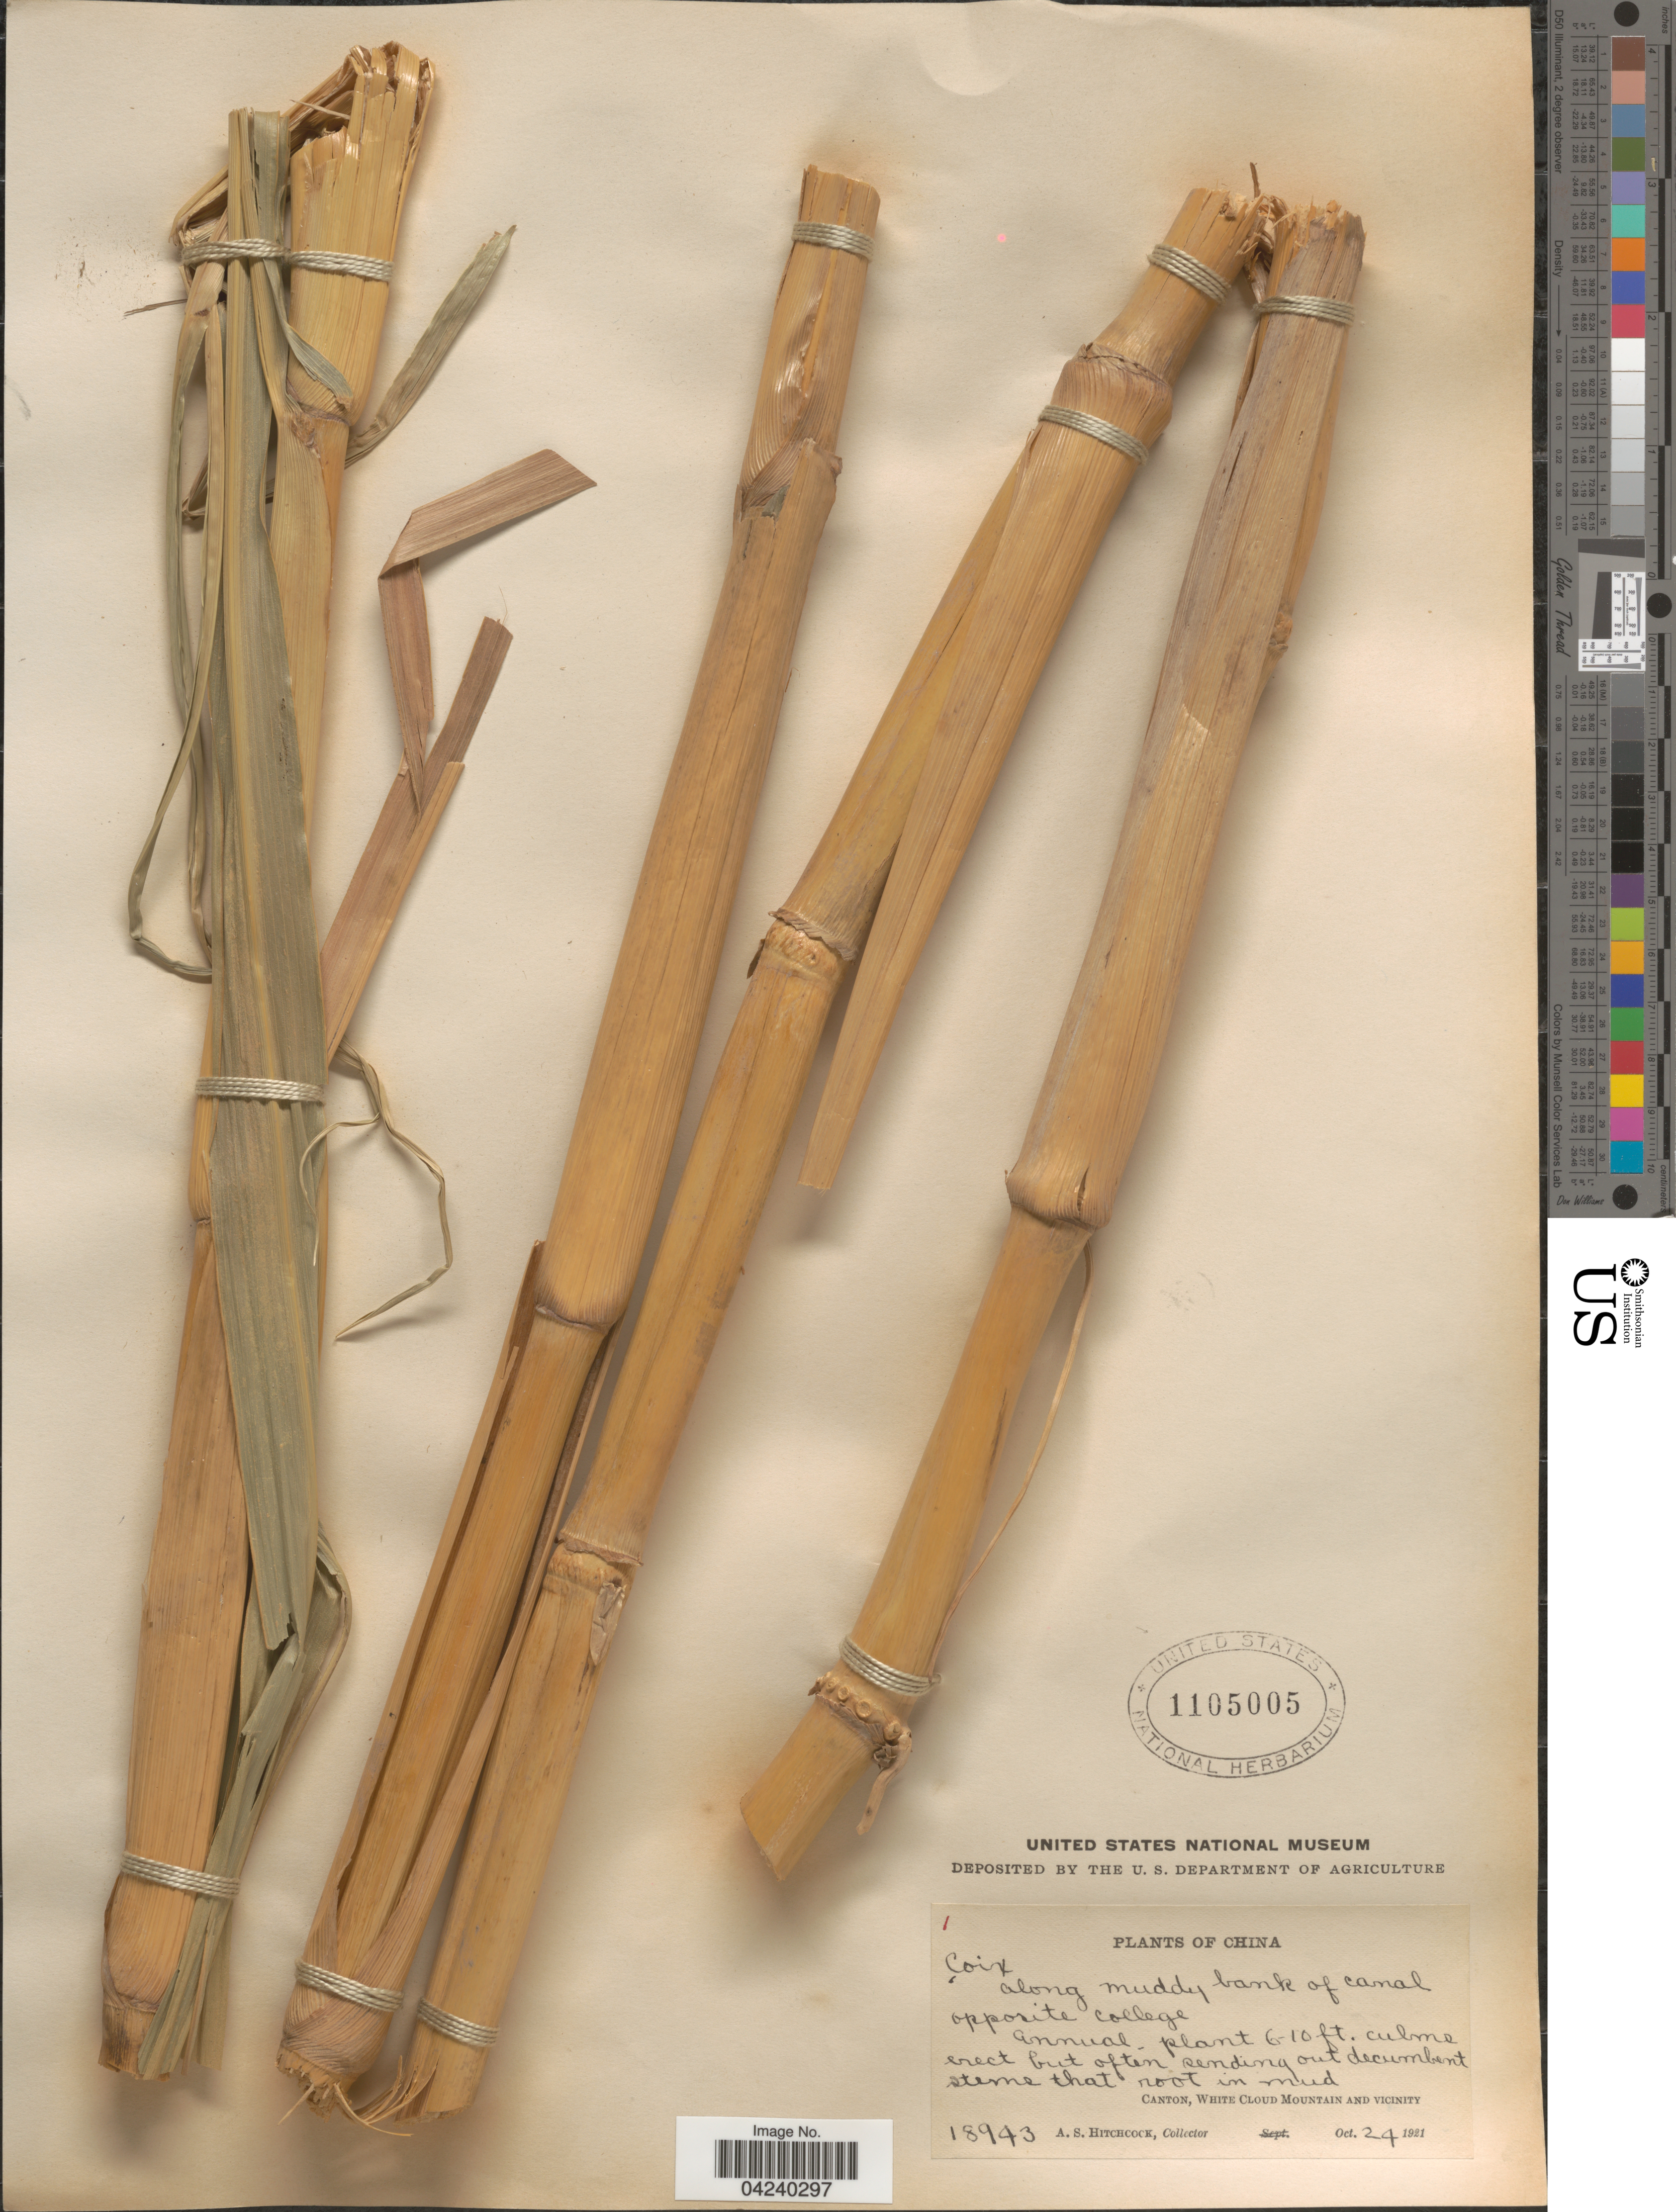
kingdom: Plantae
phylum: Tracheophyta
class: Liliopsida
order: Poales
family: Poaceae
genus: Chionachne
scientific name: Chionachne gigantea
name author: (J. Koenig) Veldkamp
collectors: A. S. Hitchcock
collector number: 18943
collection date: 1921-10-24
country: China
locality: Along muddy bank of canal opposite college. Canton, White Cloud Mountain and vicinity.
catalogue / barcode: US 1105005